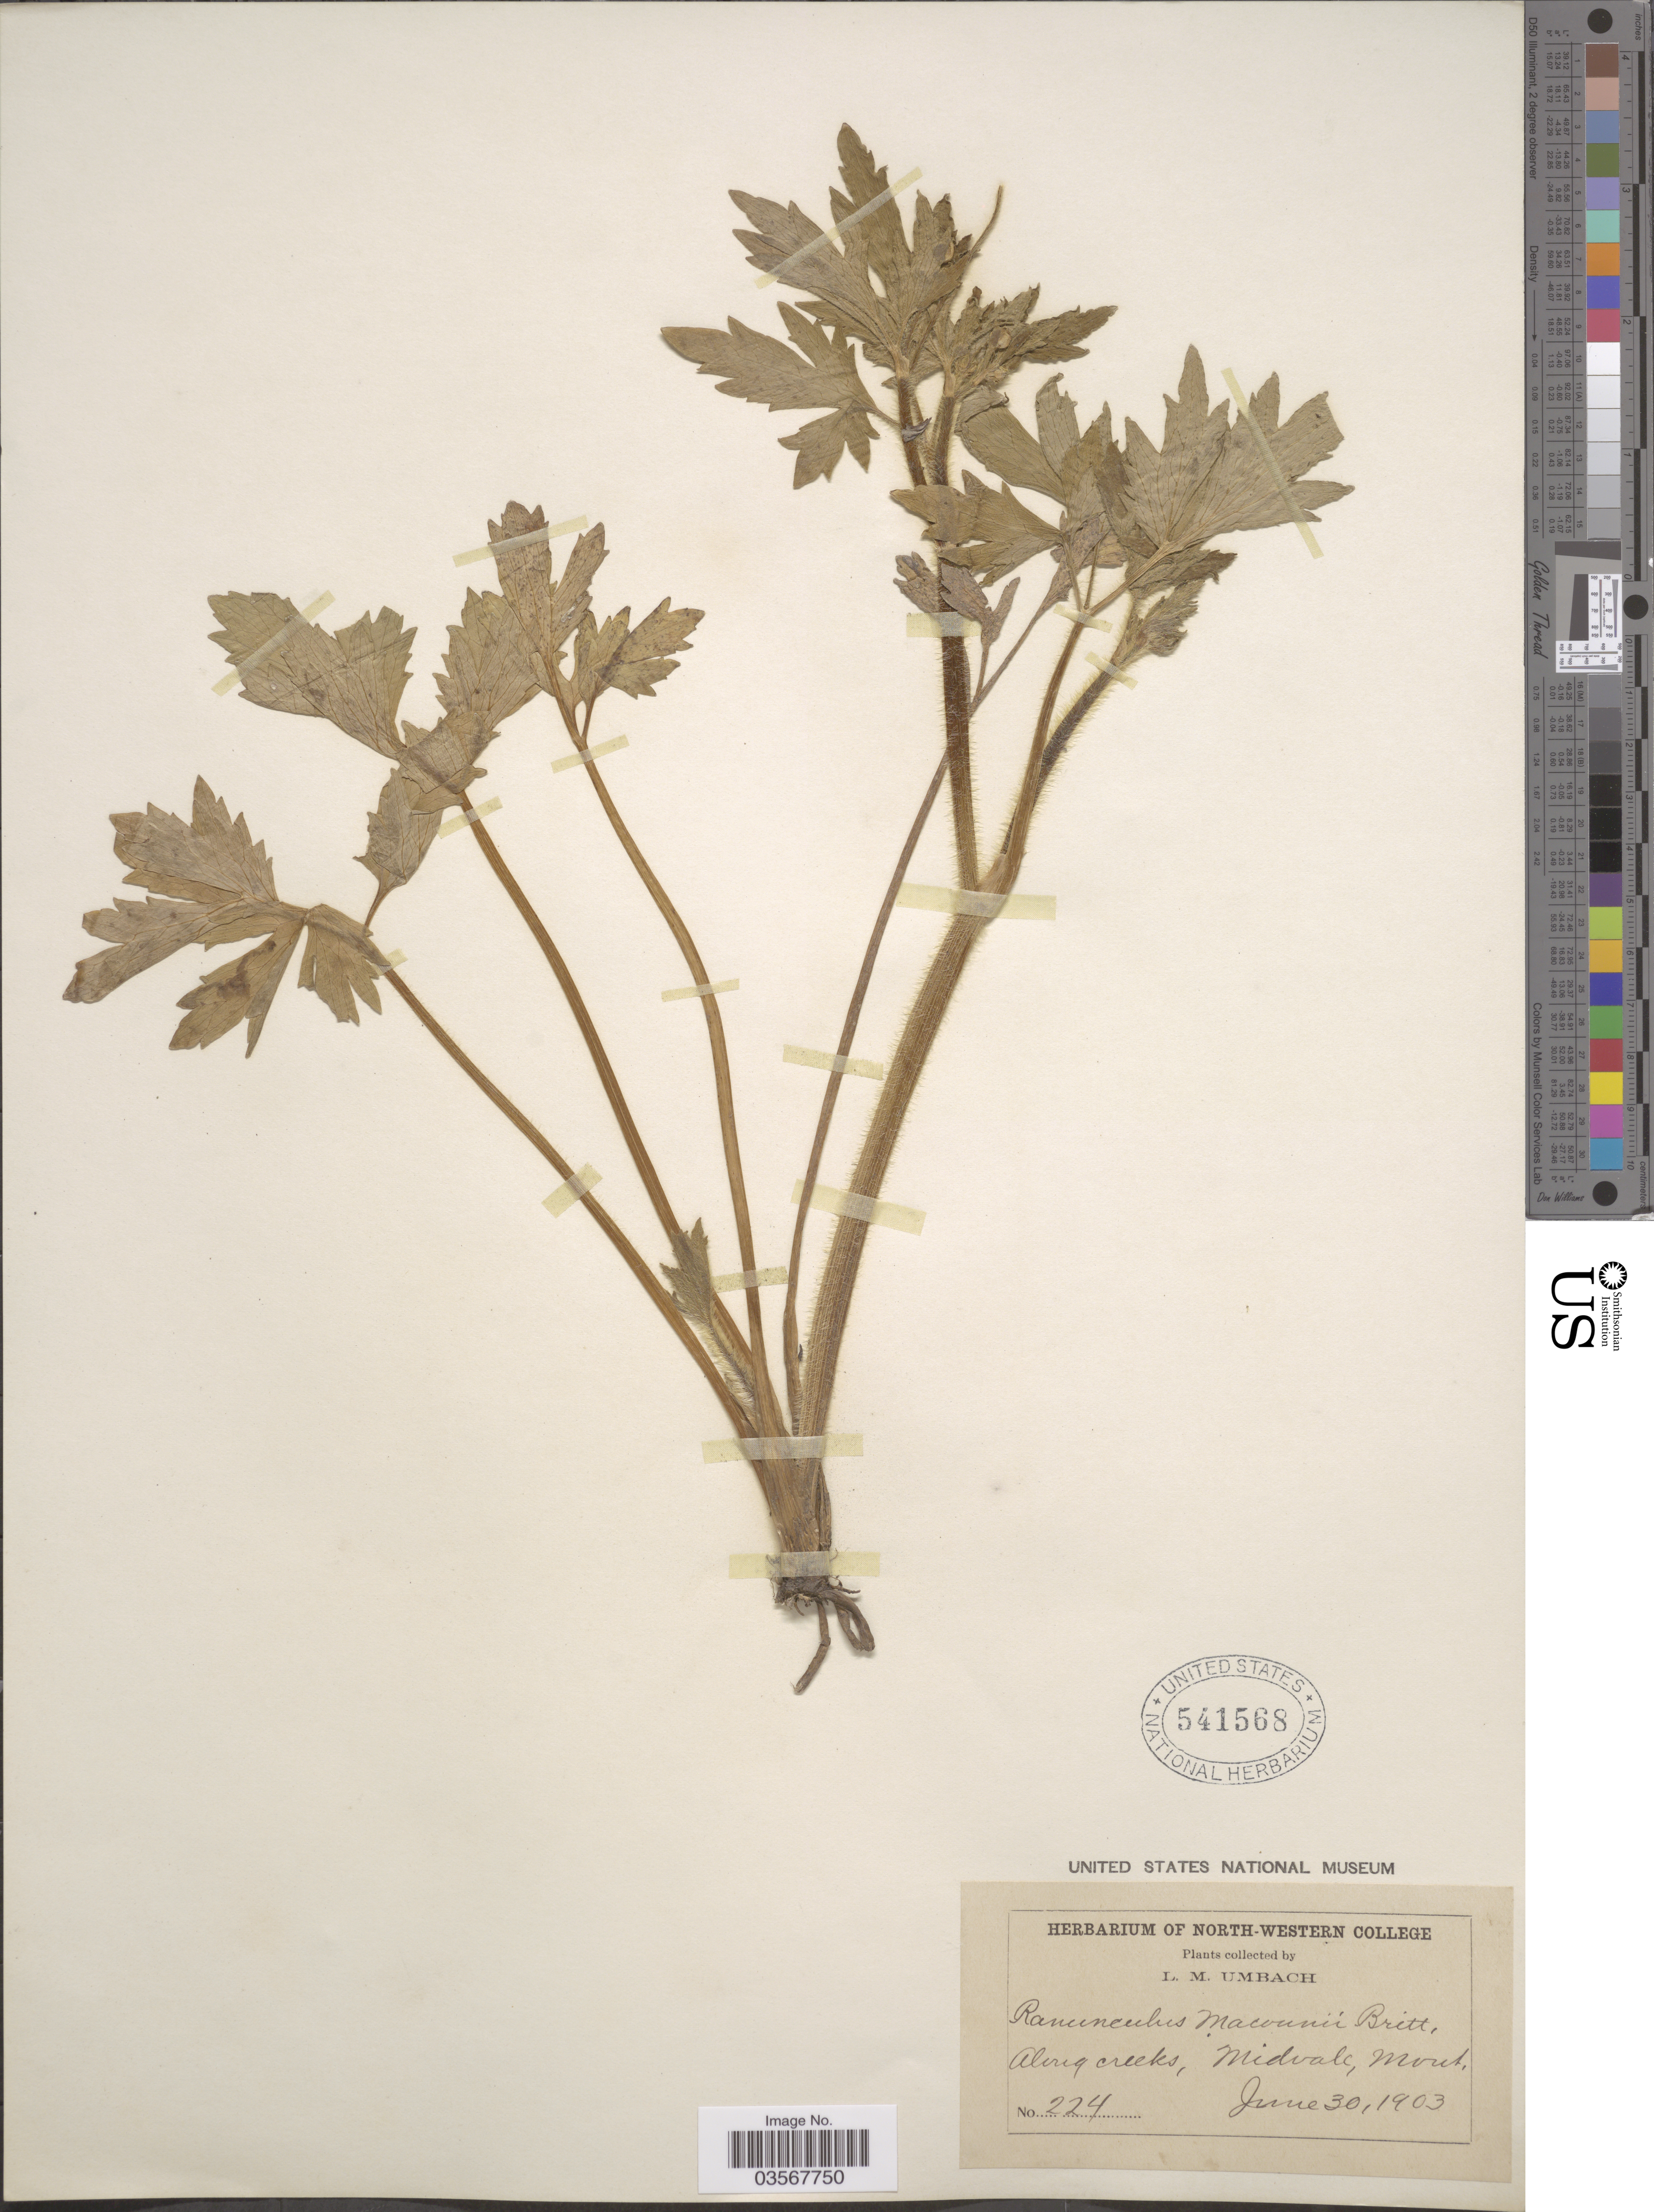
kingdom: Plantae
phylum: Tracheophyta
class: Magnoliopsida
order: Ranunculales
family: Ranunculaceae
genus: Ranunculus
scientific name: Ranunculus macounii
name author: Britton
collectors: L. M. Umbach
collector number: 224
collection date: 1903-06-30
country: United States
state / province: Montana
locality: Midvale.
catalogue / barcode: US 541568